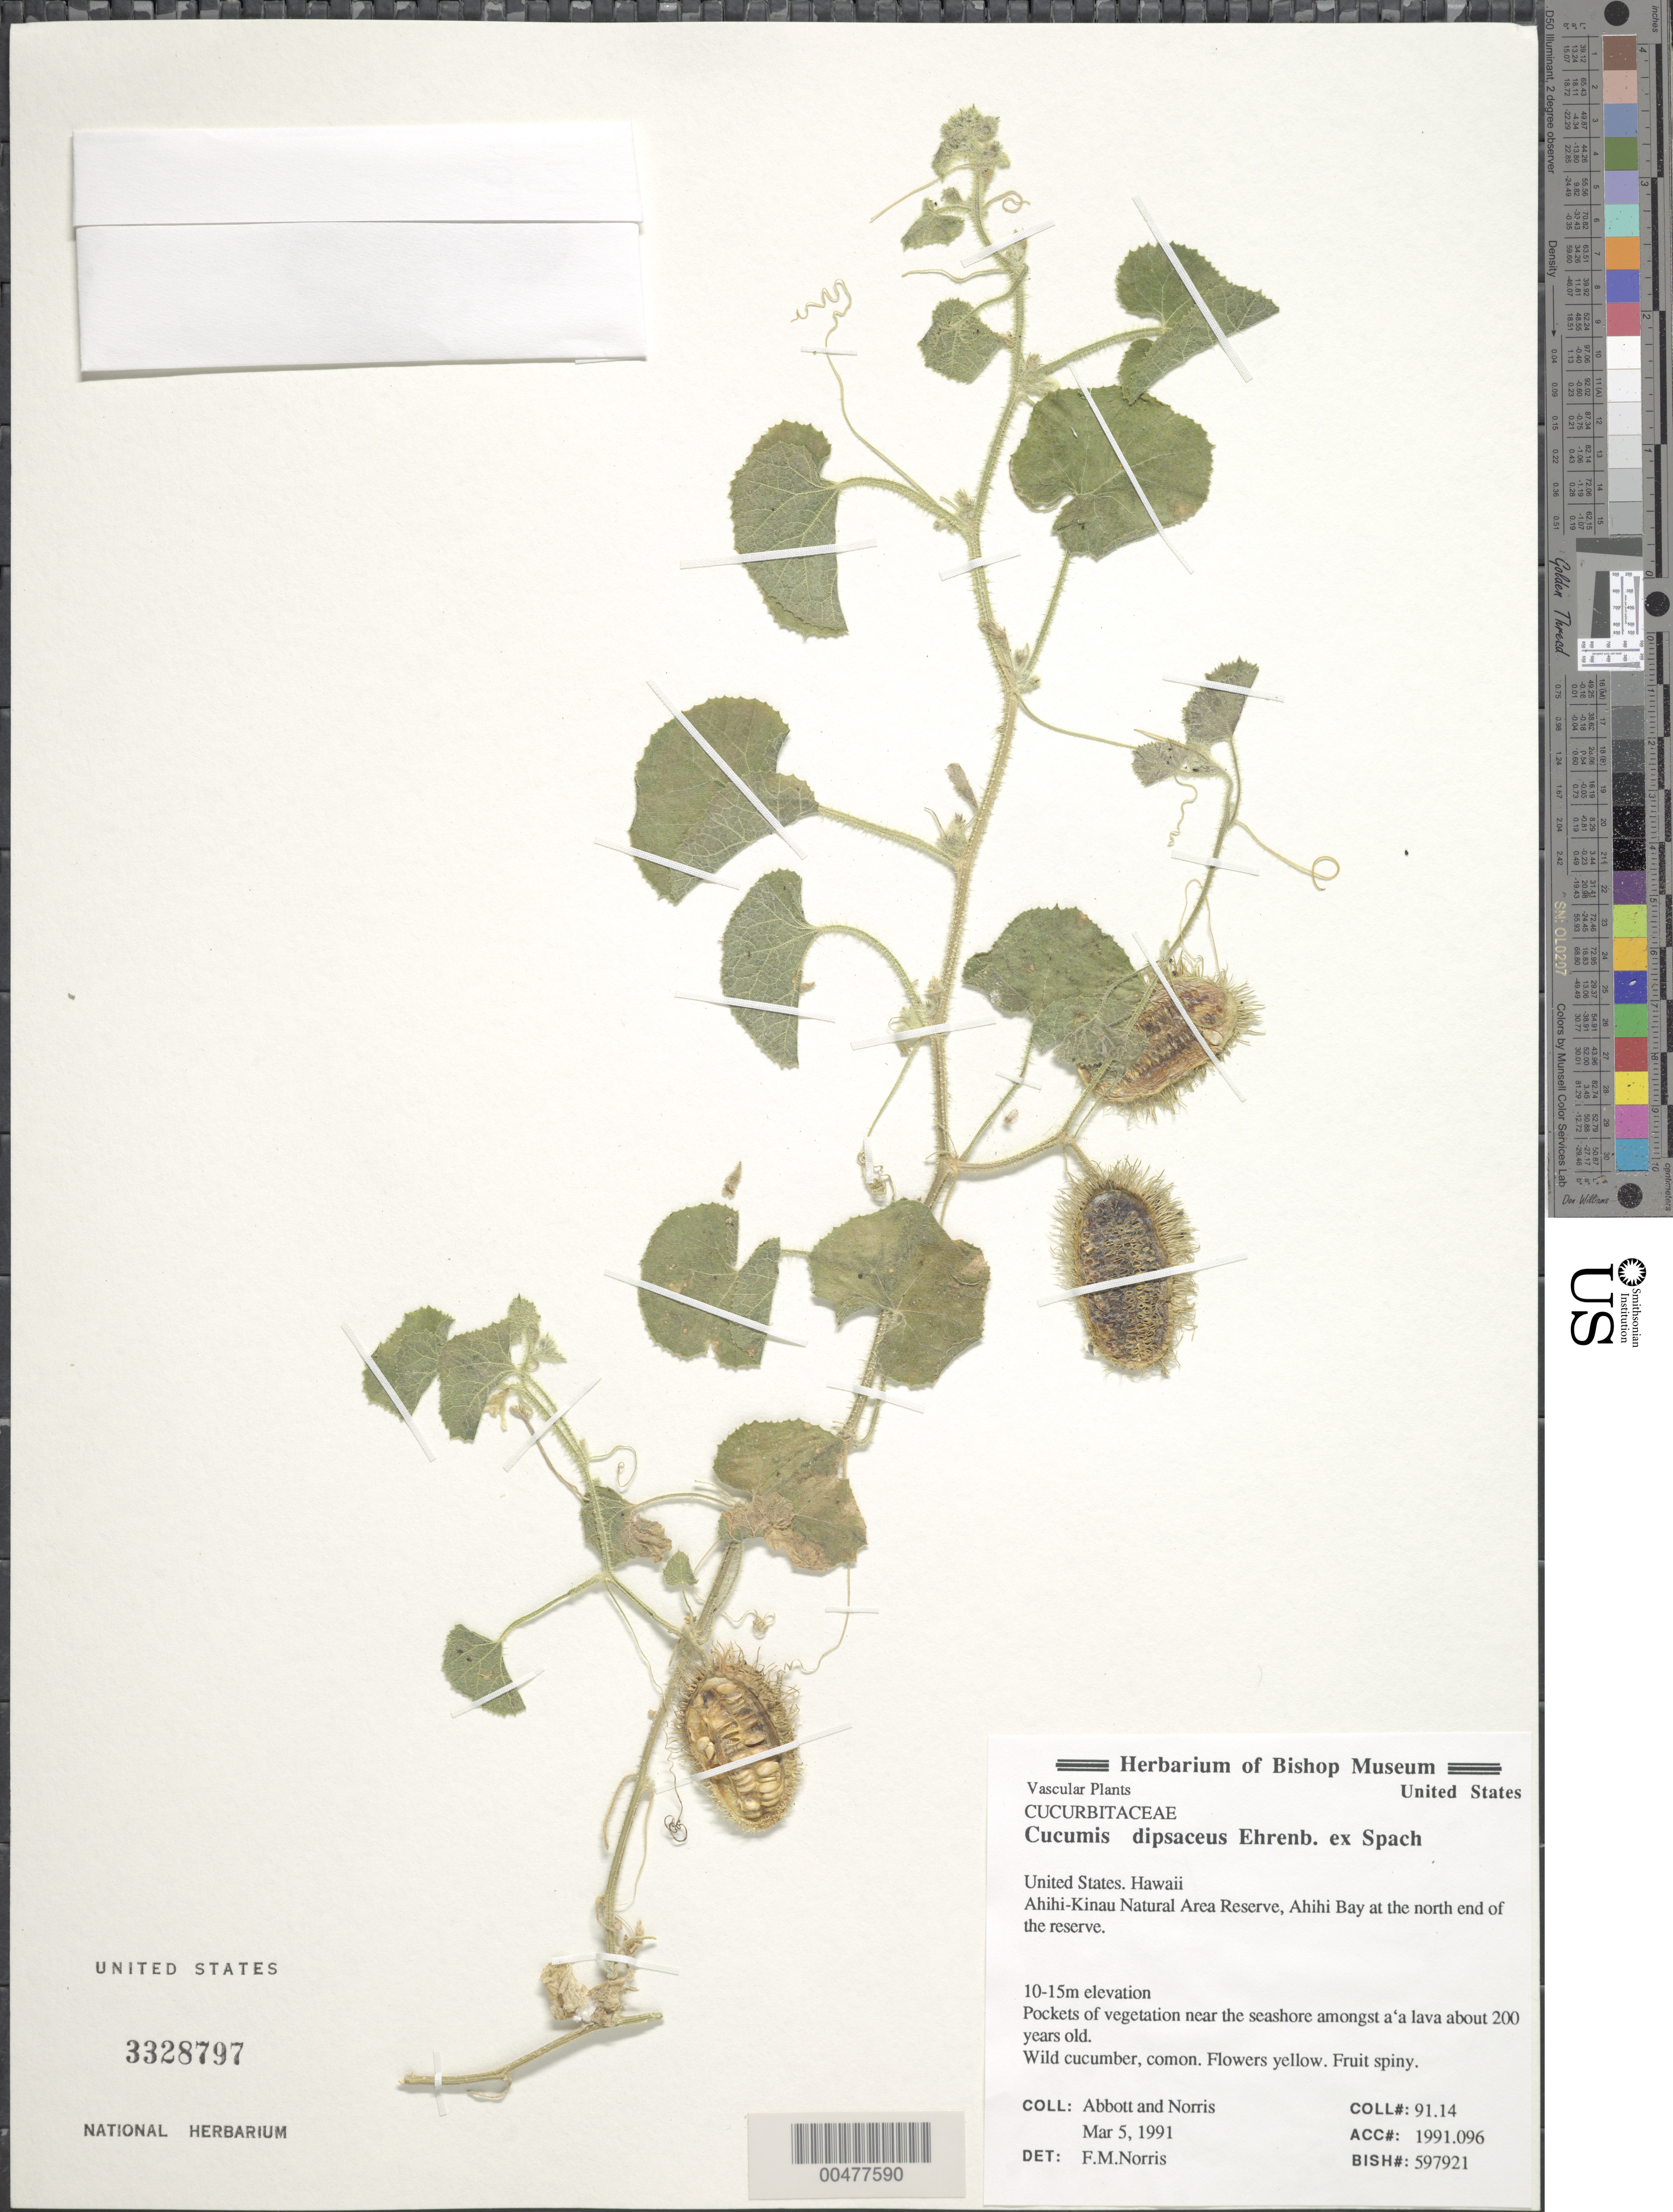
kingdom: Plantae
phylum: Tracheophyta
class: Magnoliopsida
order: Cucurbitales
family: Cucurbitaceae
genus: Cucumis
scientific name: Cucumis dipsaceus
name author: Ehrenb. ex Spach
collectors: -- Abbott & J. N. Norris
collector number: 91.14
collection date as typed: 5 Mar 1991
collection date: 1991-03-05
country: United States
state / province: Hawaii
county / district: Honolulu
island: Oahu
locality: Ahihi-Kinau Natural Area Reserve, Ahihi Bay at the N end of the reserve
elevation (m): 10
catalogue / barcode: US 3328797